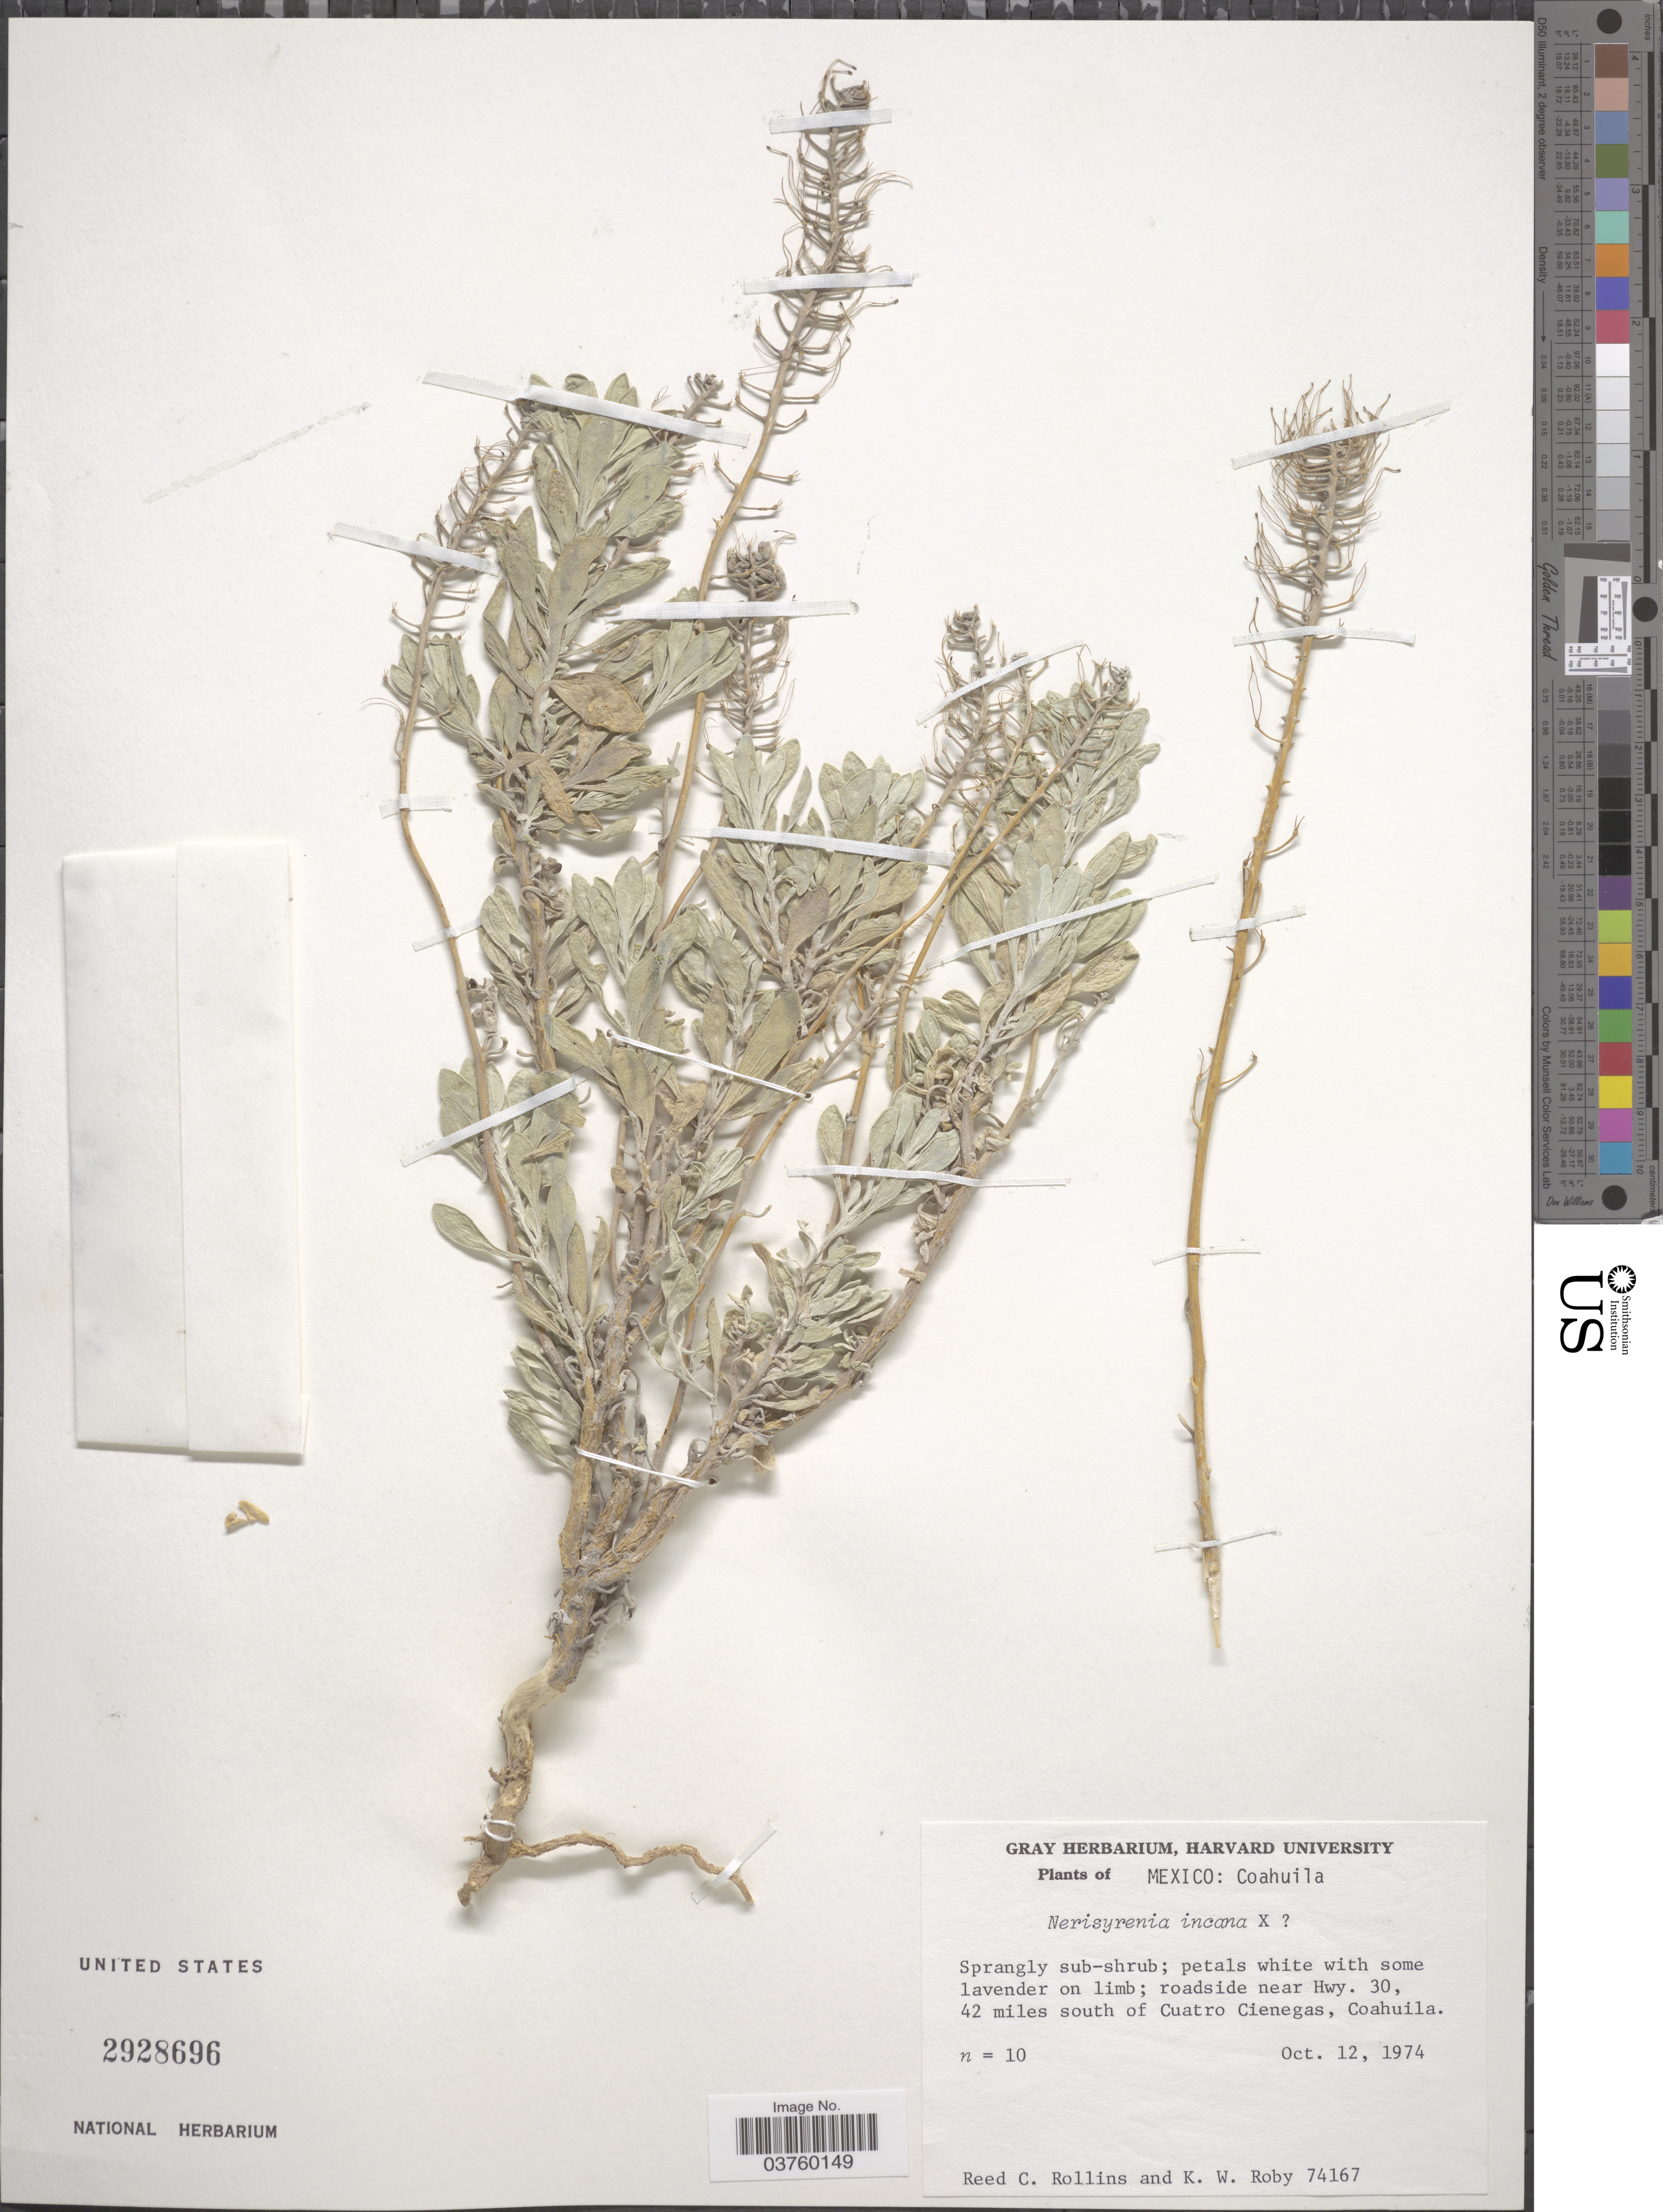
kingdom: Plantae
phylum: Tracheophyta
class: Magnoliopsida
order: Brassicales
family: Brassicaceae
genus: Nerisyrenia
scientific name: Nerisyrenia incana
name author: Rollins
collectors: R. C. Rollins & K. W. Roby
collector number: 74167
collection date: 1974-10-12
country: Mexico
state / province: Coahuila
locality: Roadside near Hwy. 30, 42 miles south of Cuatro Cienegas.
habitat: roadside near highway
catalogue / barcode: US 2928696